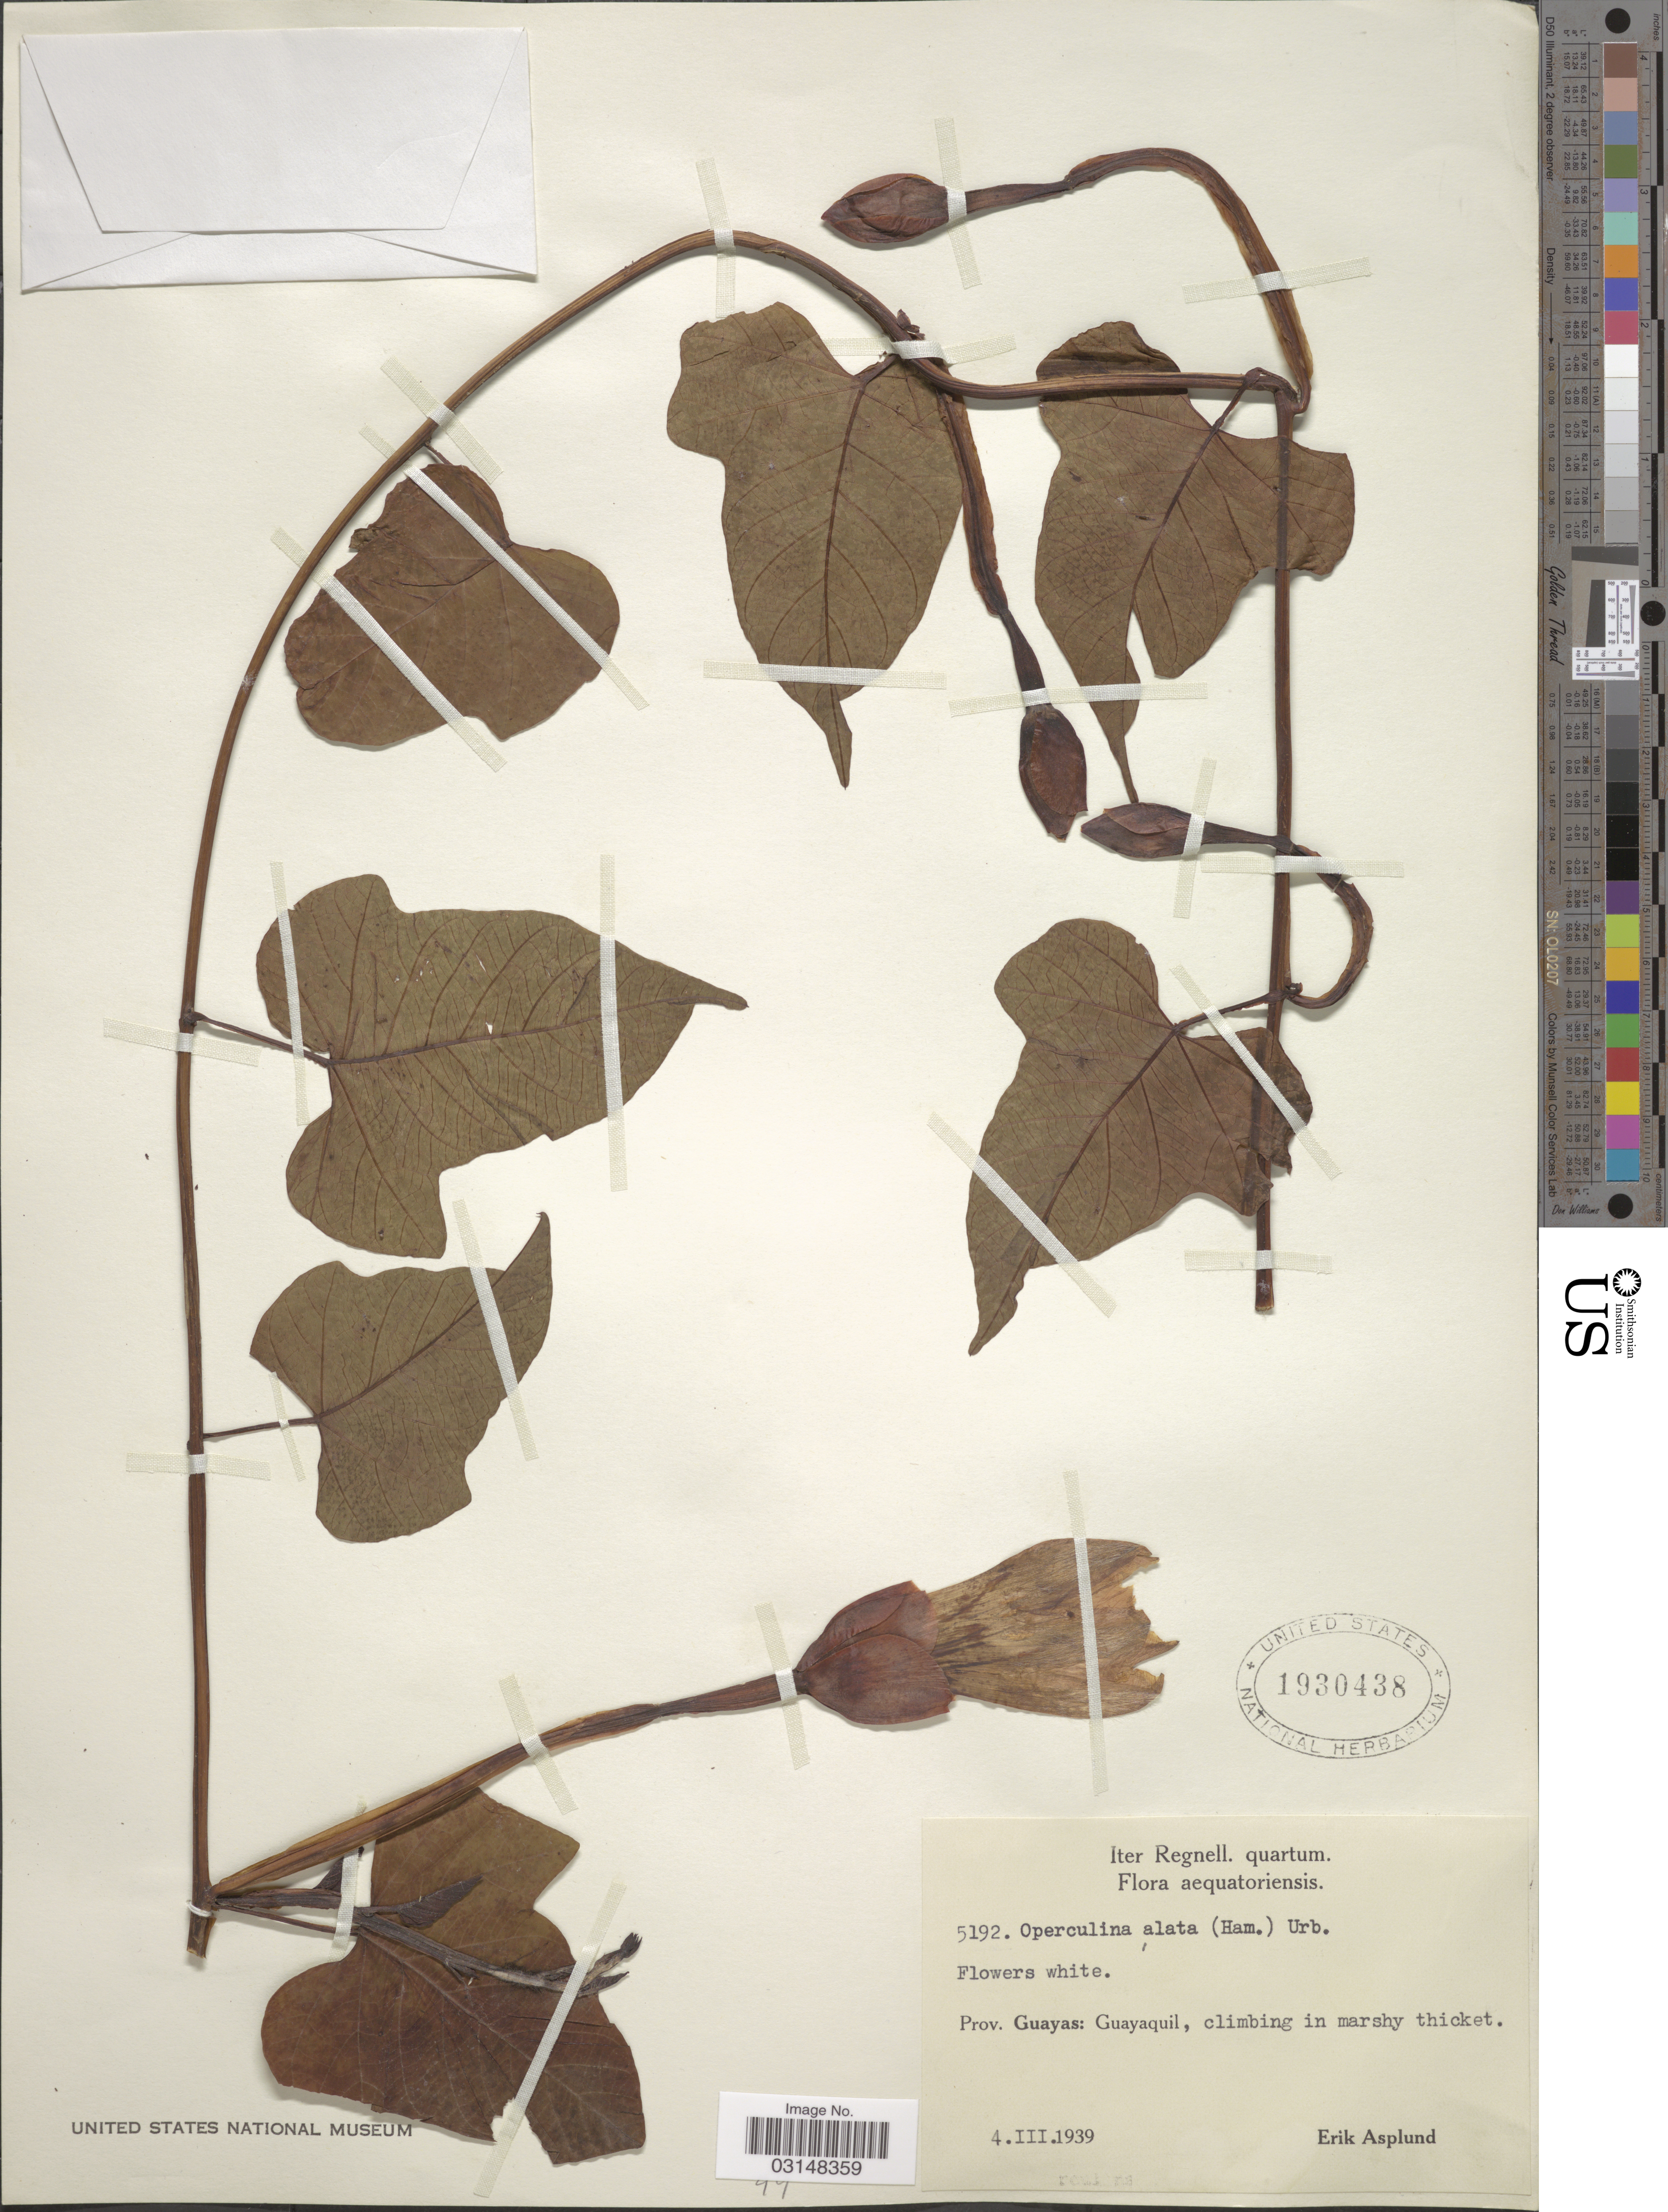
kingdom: Plantae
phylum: Tracheophyta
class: Magnoliopsida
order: Solanales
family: Convolvulaceae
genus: Operculina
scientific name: Operculina alata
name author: (Ham.) Urb.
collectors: E. Asplund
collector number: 5192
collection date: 1939-03-04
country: Ecuador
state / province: Guayas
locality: Guayaquil.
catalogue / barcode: US 1930438